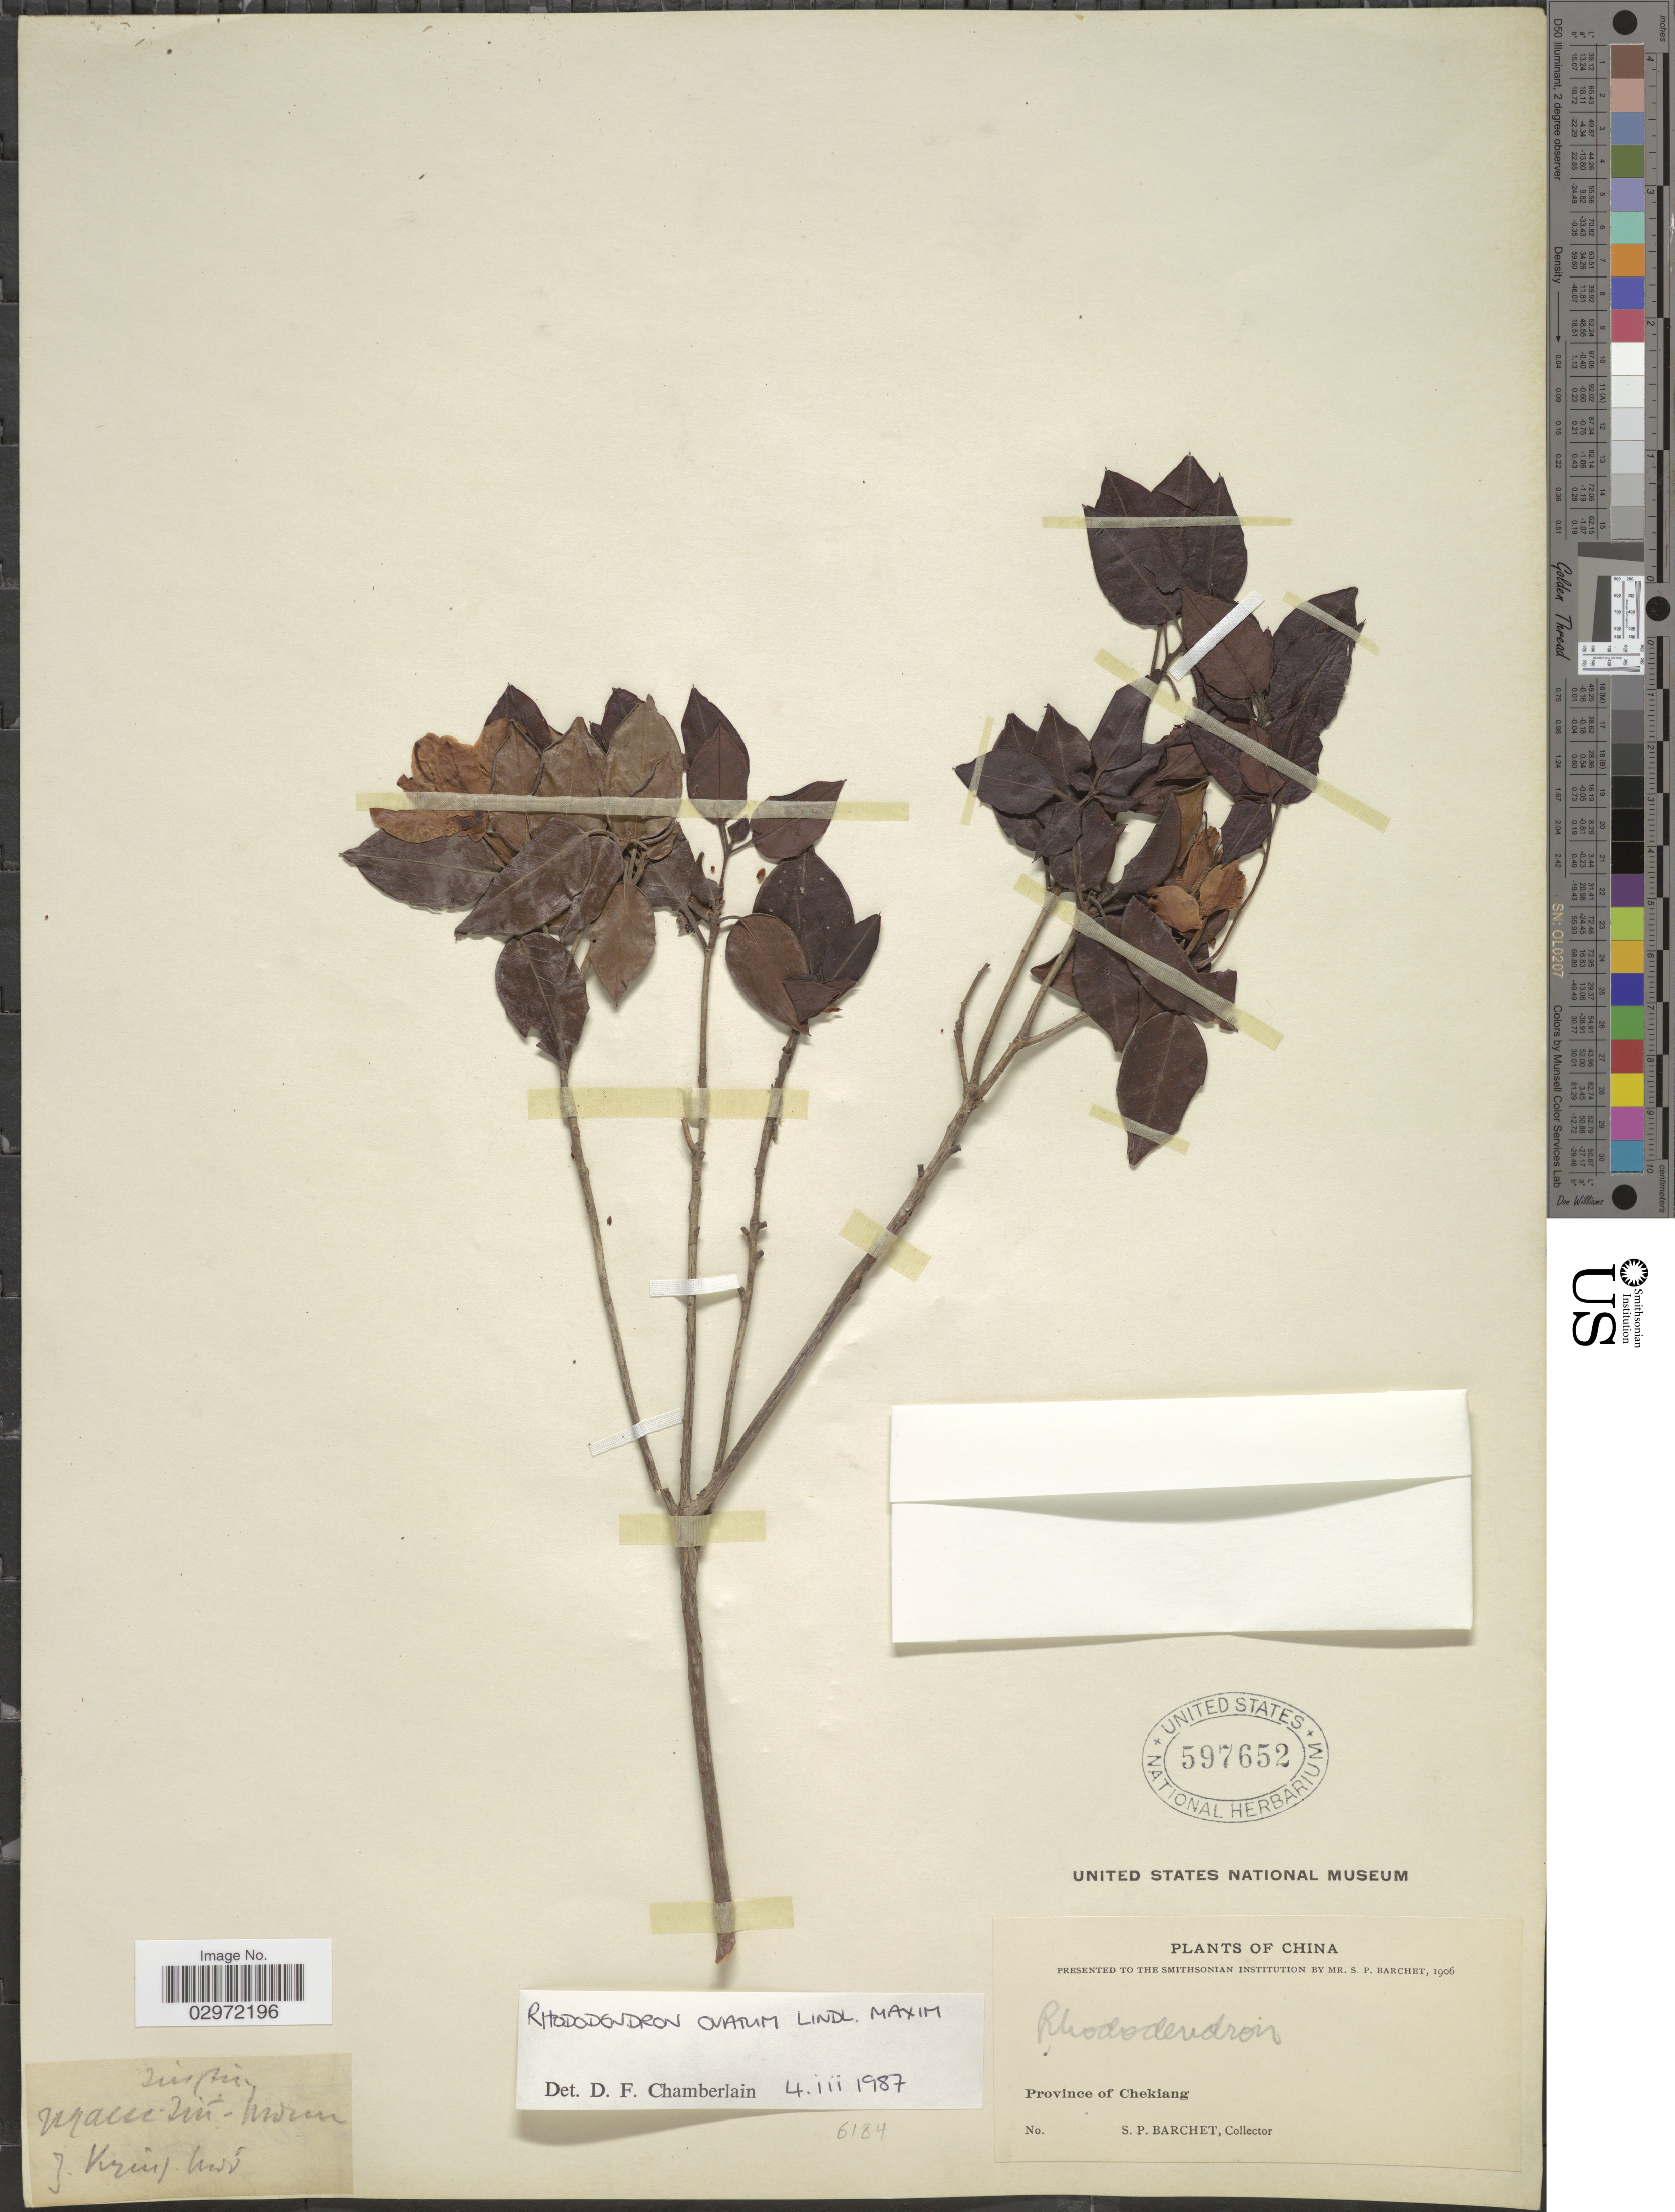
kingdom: Plantae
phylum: Tracheophyta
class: Magnoliopsida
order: Ericales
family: Ericaceae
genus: Rhododendron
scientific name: Rhododendron ovatum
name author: (Lindl.) Planch. ex Maxim.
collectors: S. P. Barchet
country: China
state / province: Zhejiang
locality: Province of Chekiang.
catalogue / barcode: US 597652